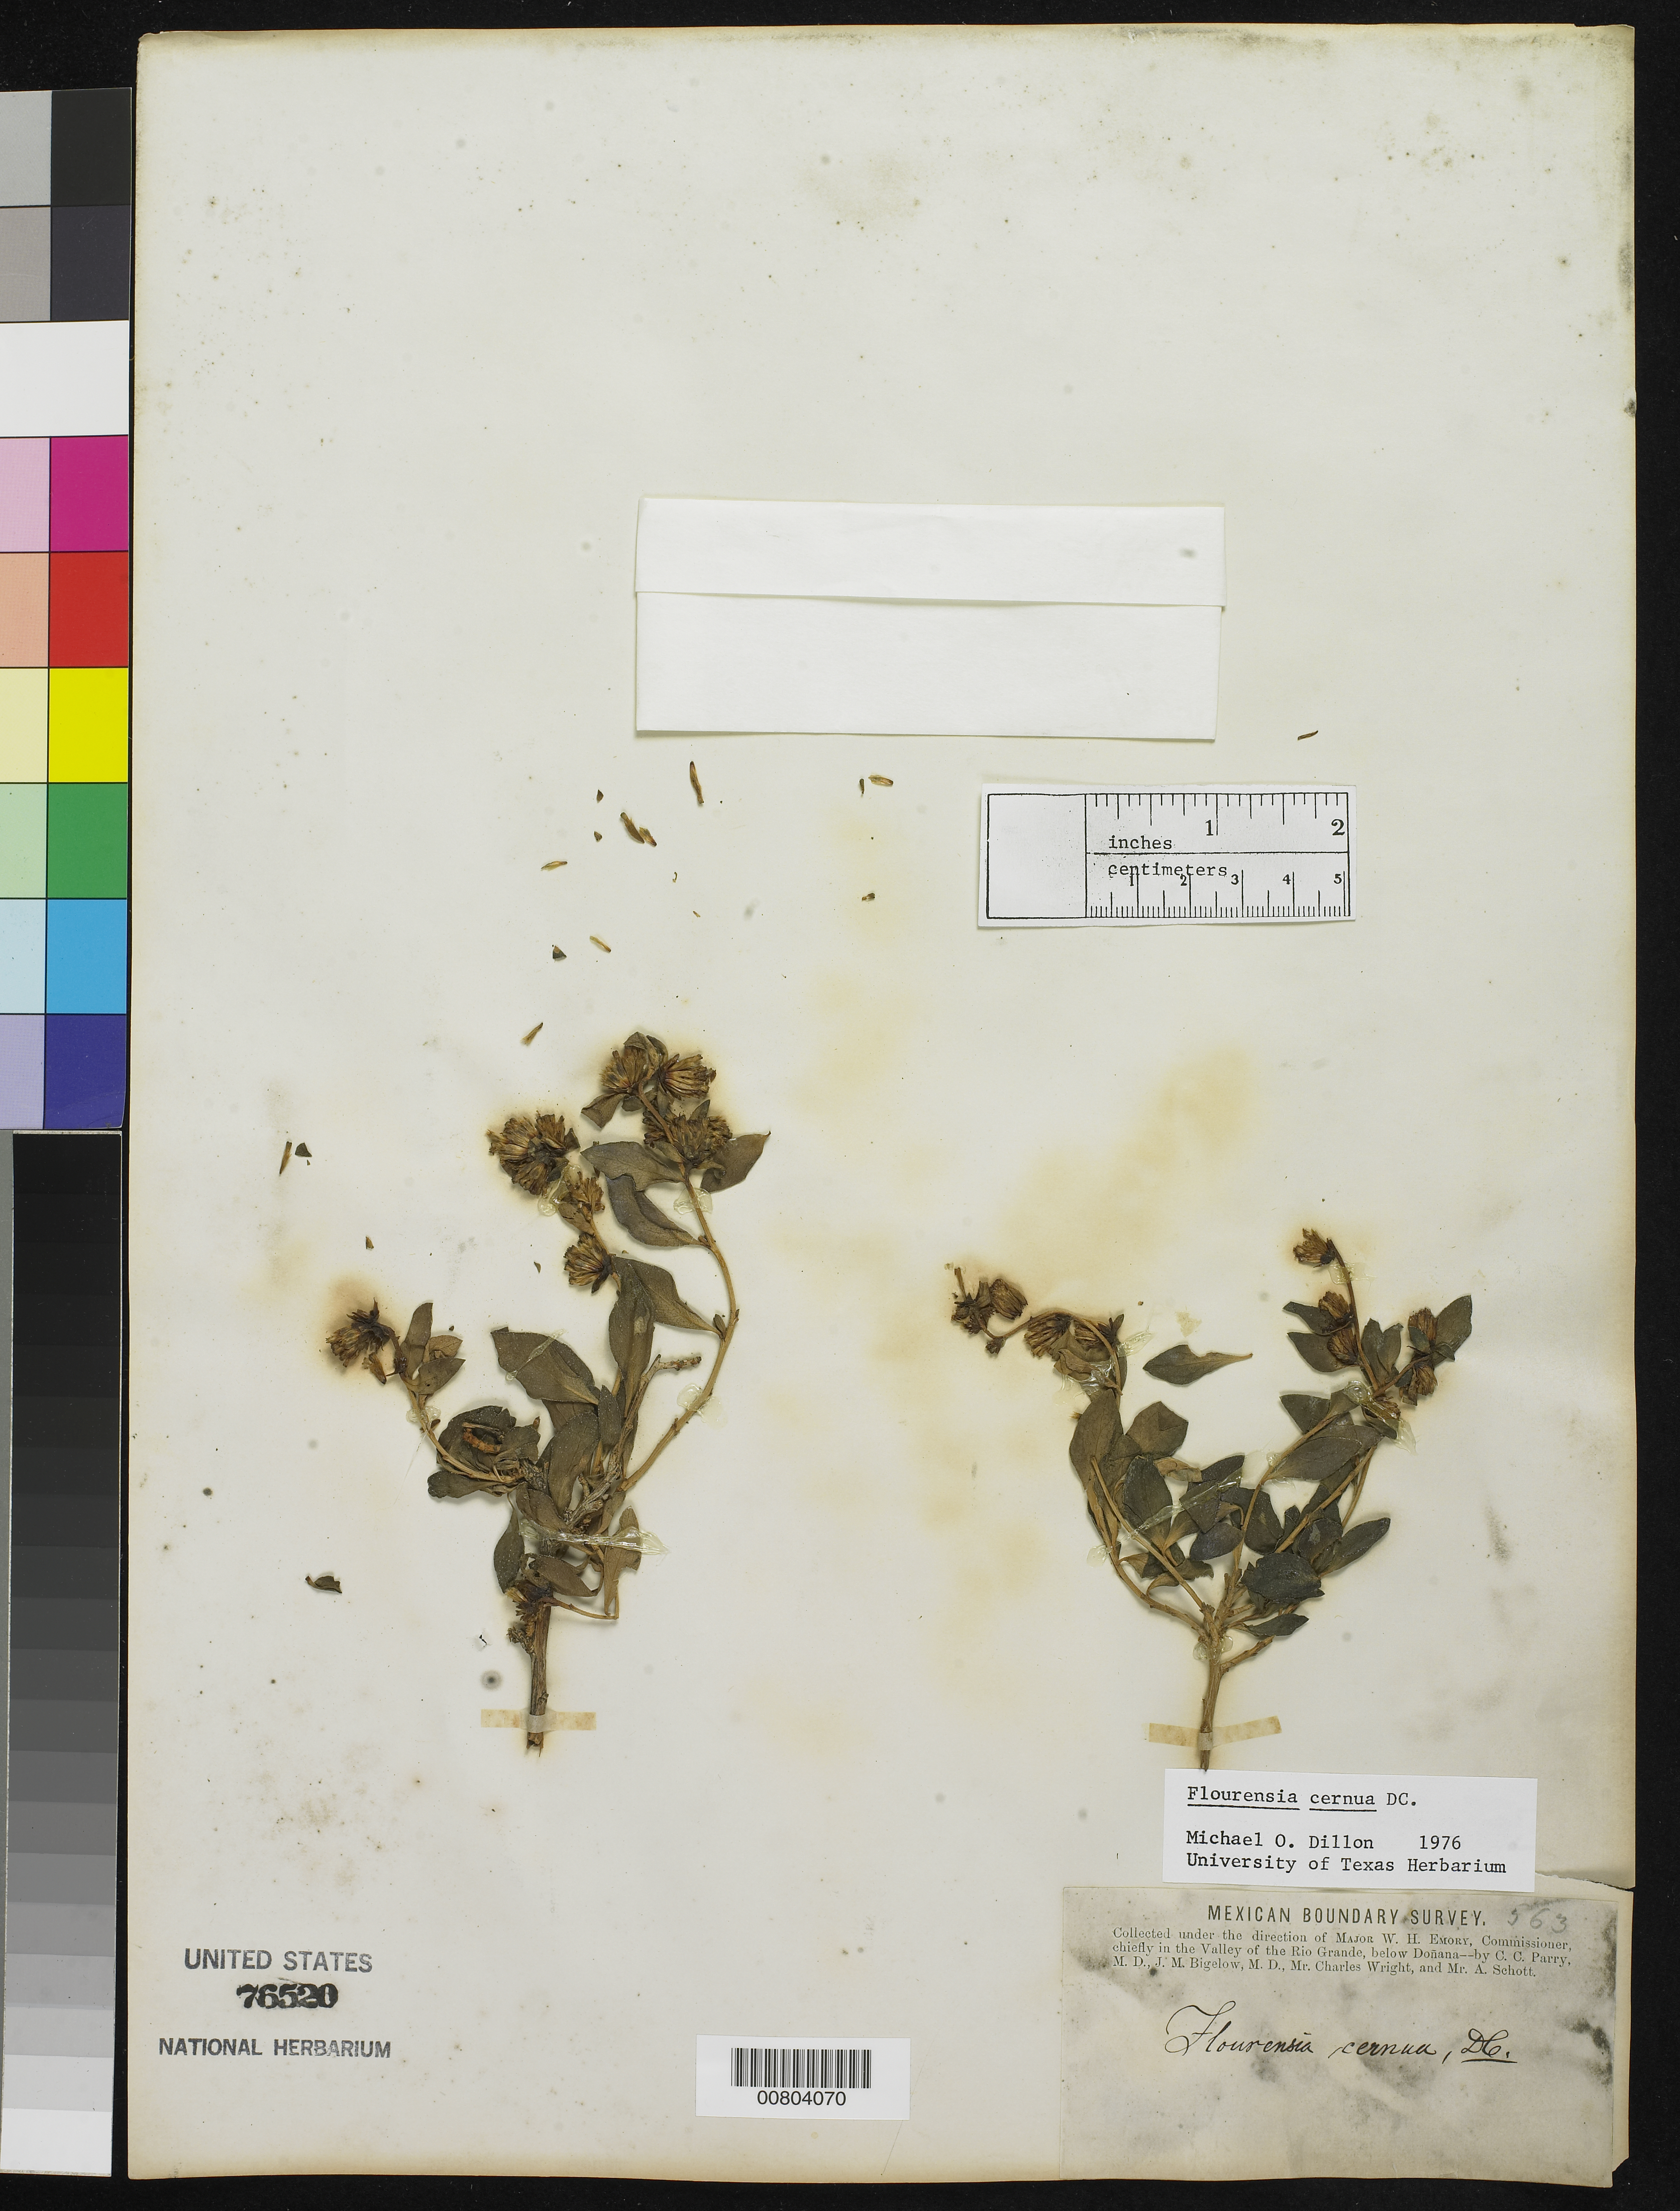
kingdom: Plantae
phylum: Tracheophyta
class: Magnoliopsida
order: Asterales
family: Asteraceae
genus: Flourensia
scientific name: Flourensia cernua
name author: DC.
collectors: C. C. Parry, J. M. Bigelow, C. Wright & A. C. V. Schott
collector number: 563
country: United States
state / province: New Mexico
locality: Valley of the Rio Grande, below Doñana, New Mexico.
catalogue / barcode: US 76520